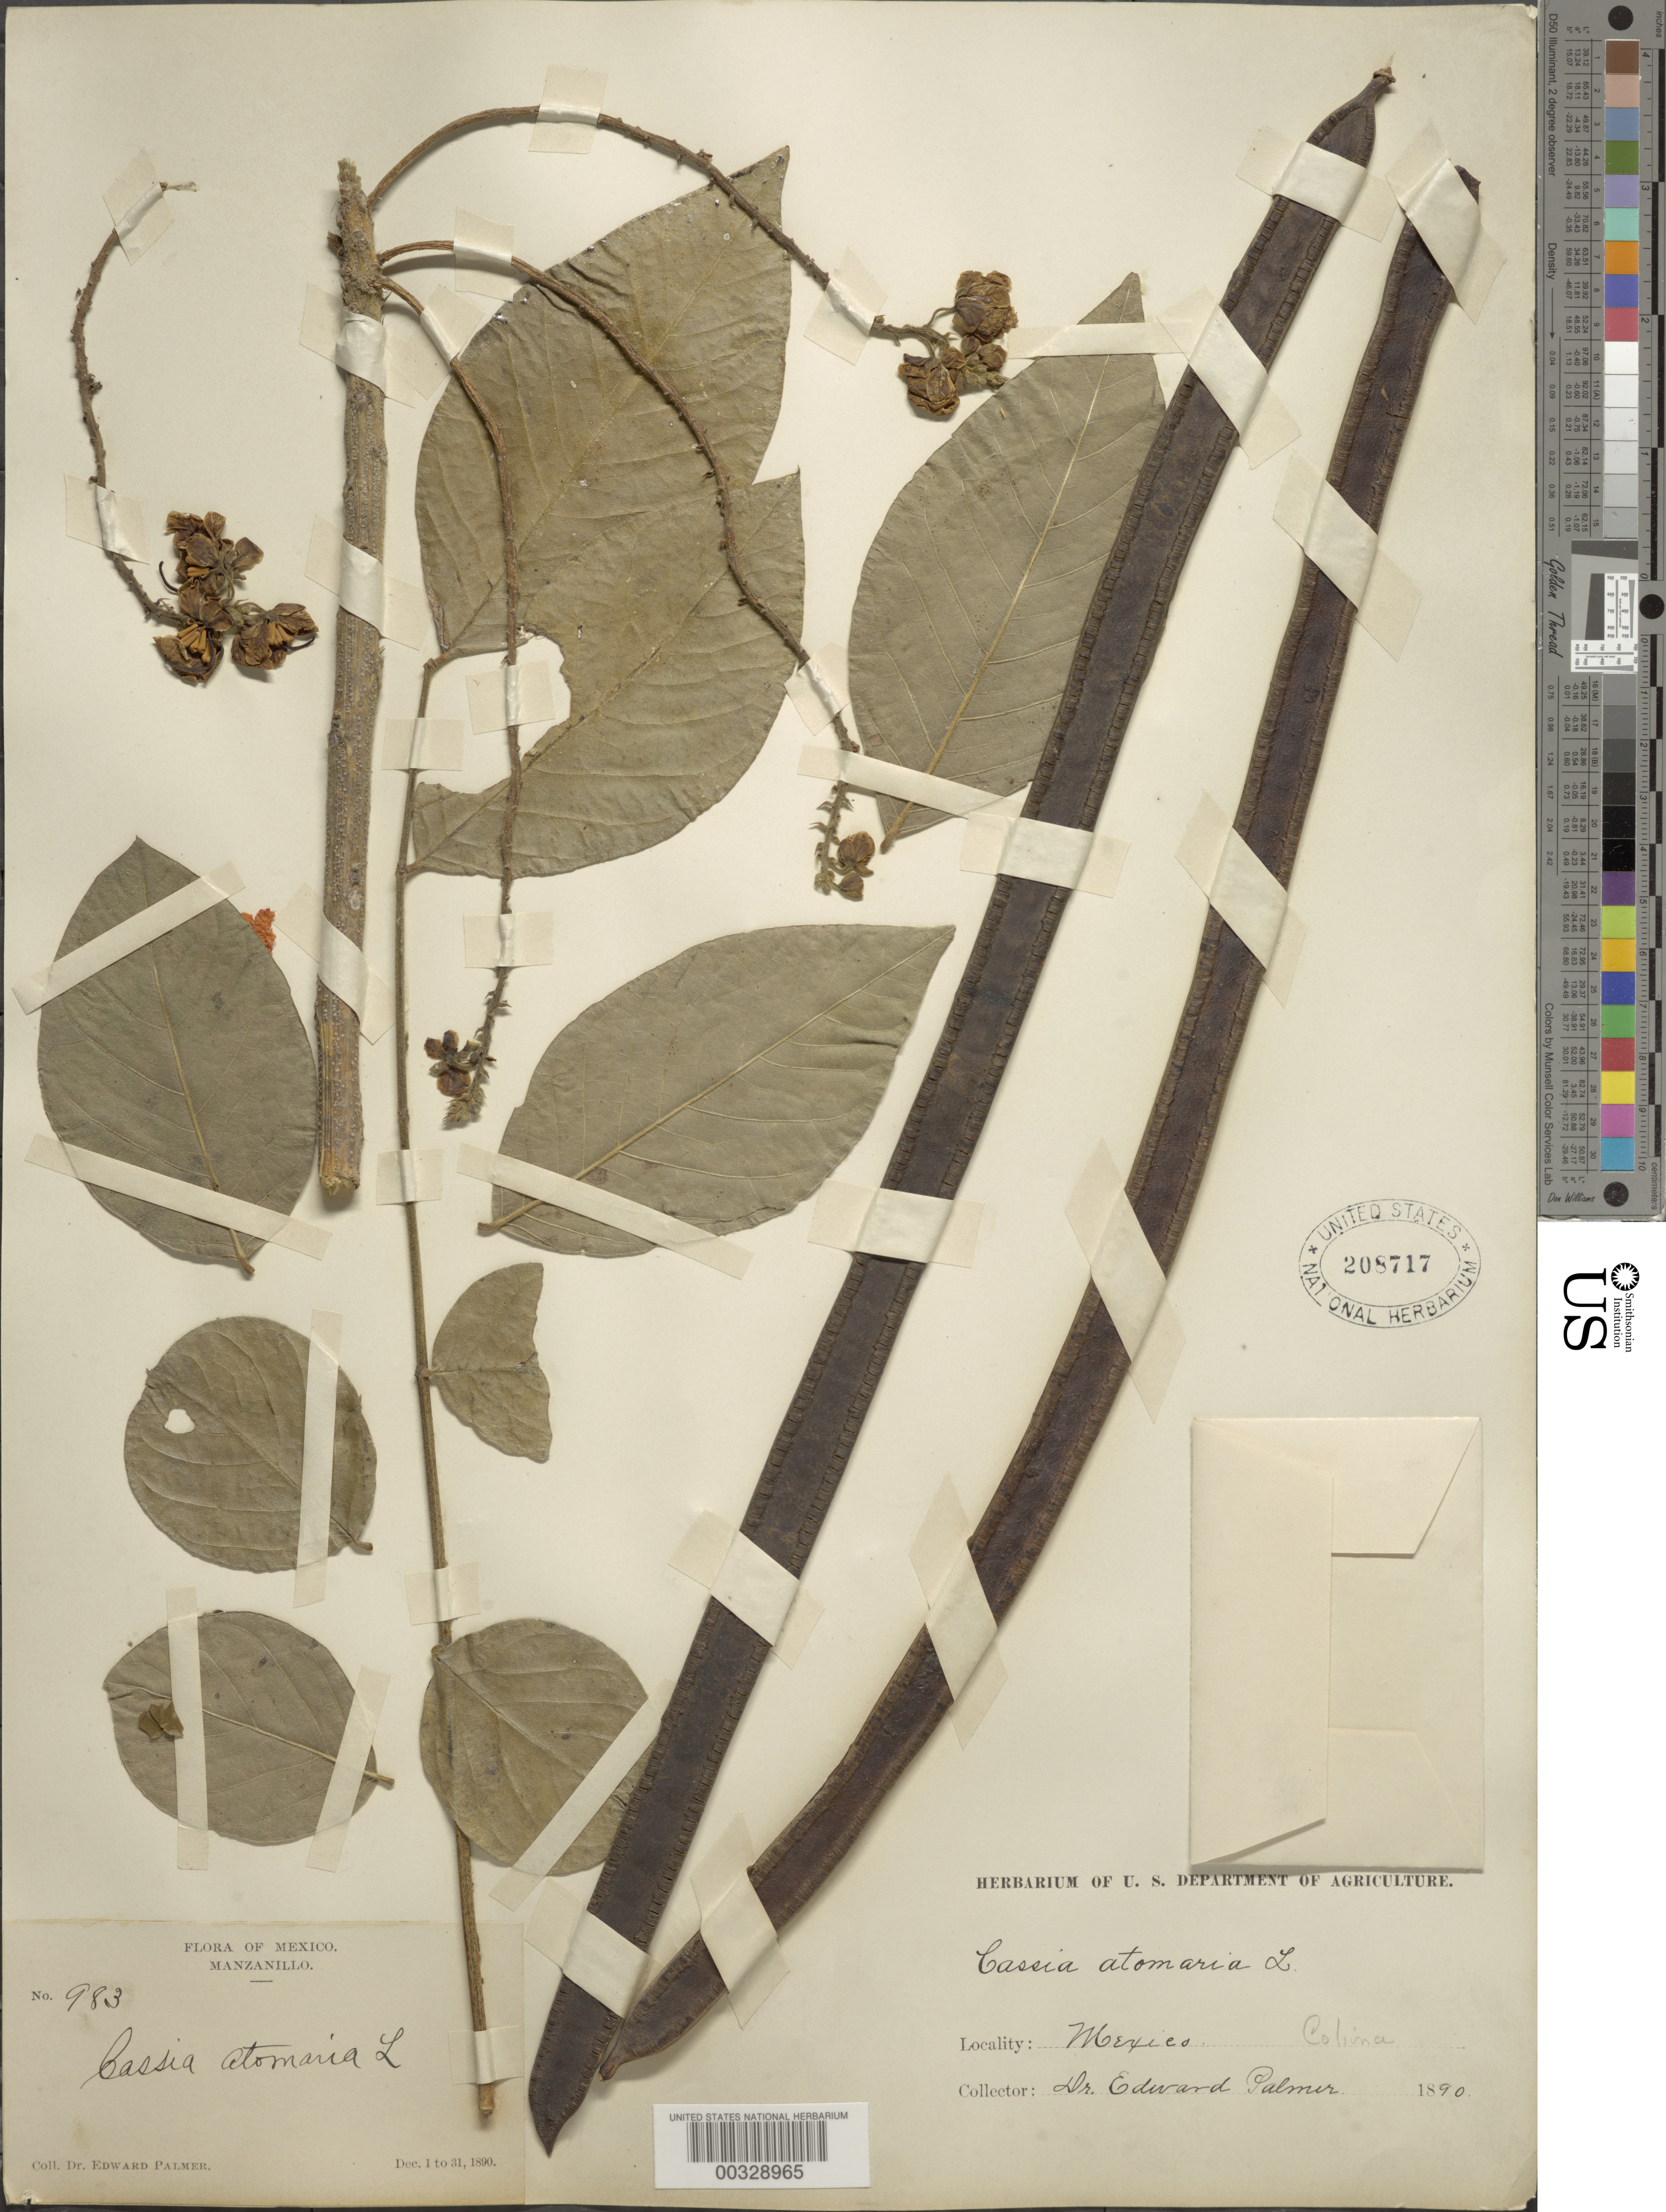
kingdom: Plantae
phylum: Tracheophyta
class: Magnoliopsida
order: Fabales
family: Fabaceae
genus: Senna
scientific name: Senna mollissima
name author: (Humb. & Bonpl. ex Willd.) H.S. Irwin & Barneby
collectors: E. Palmer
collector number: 983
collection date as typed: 01 Dec 1890 to 31 Dec 1890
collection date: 1890-12-01/1890-12-31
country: Mexico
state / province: Colima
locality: Manzanillo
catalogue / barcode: US 208717